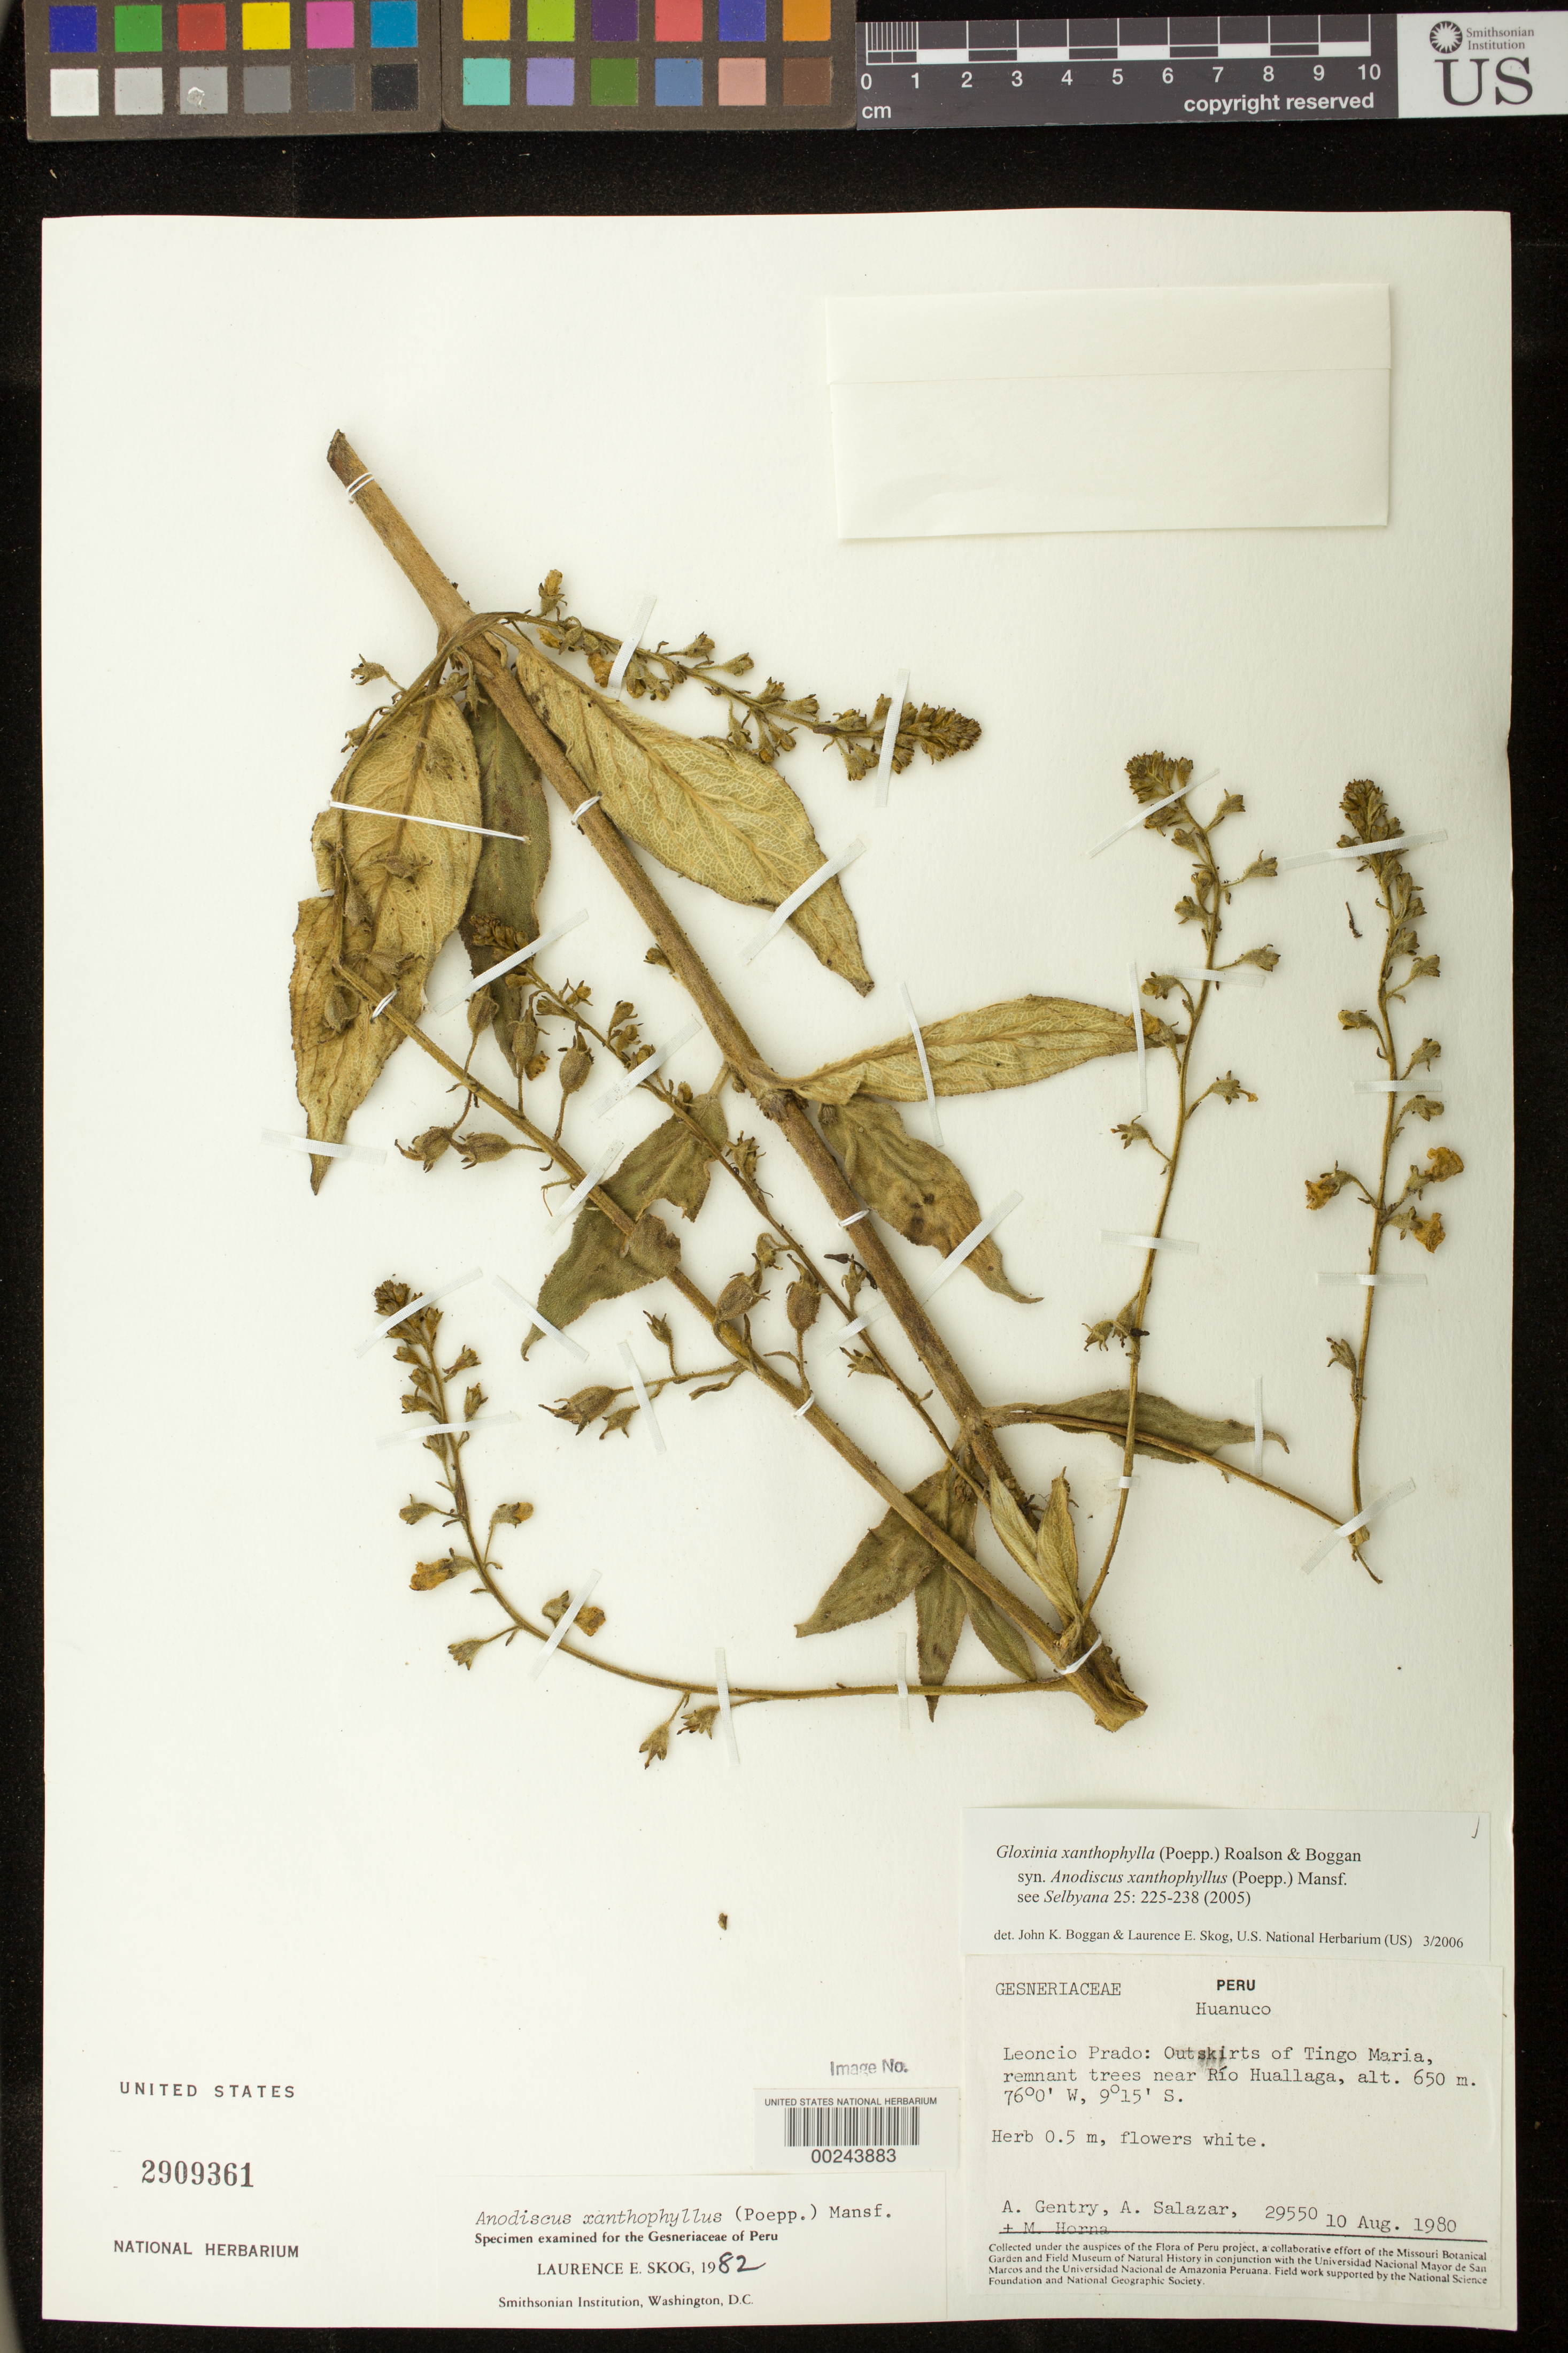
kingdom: Plantae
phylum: Tracheophyta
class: Magnoliopsida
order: Lamiales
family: Gesneriaceae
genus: Gloxinia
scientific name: Gloxinia xanthophylla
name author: (Poepp.) Roalson & Boggan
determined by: Boggan, J. K.; Skog, L. E.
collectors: A. H. Gentry, A. Salazar & M. Horna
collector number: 29550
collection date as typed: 10 Aug 1980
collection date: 1980-08-10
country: Peru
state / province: Huánuco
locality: Prov. Leoncio Prado; outskirts of Tingo Maria, near Rio Huallaga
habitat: Remnant trees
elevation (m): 650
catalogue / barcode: US 2909361